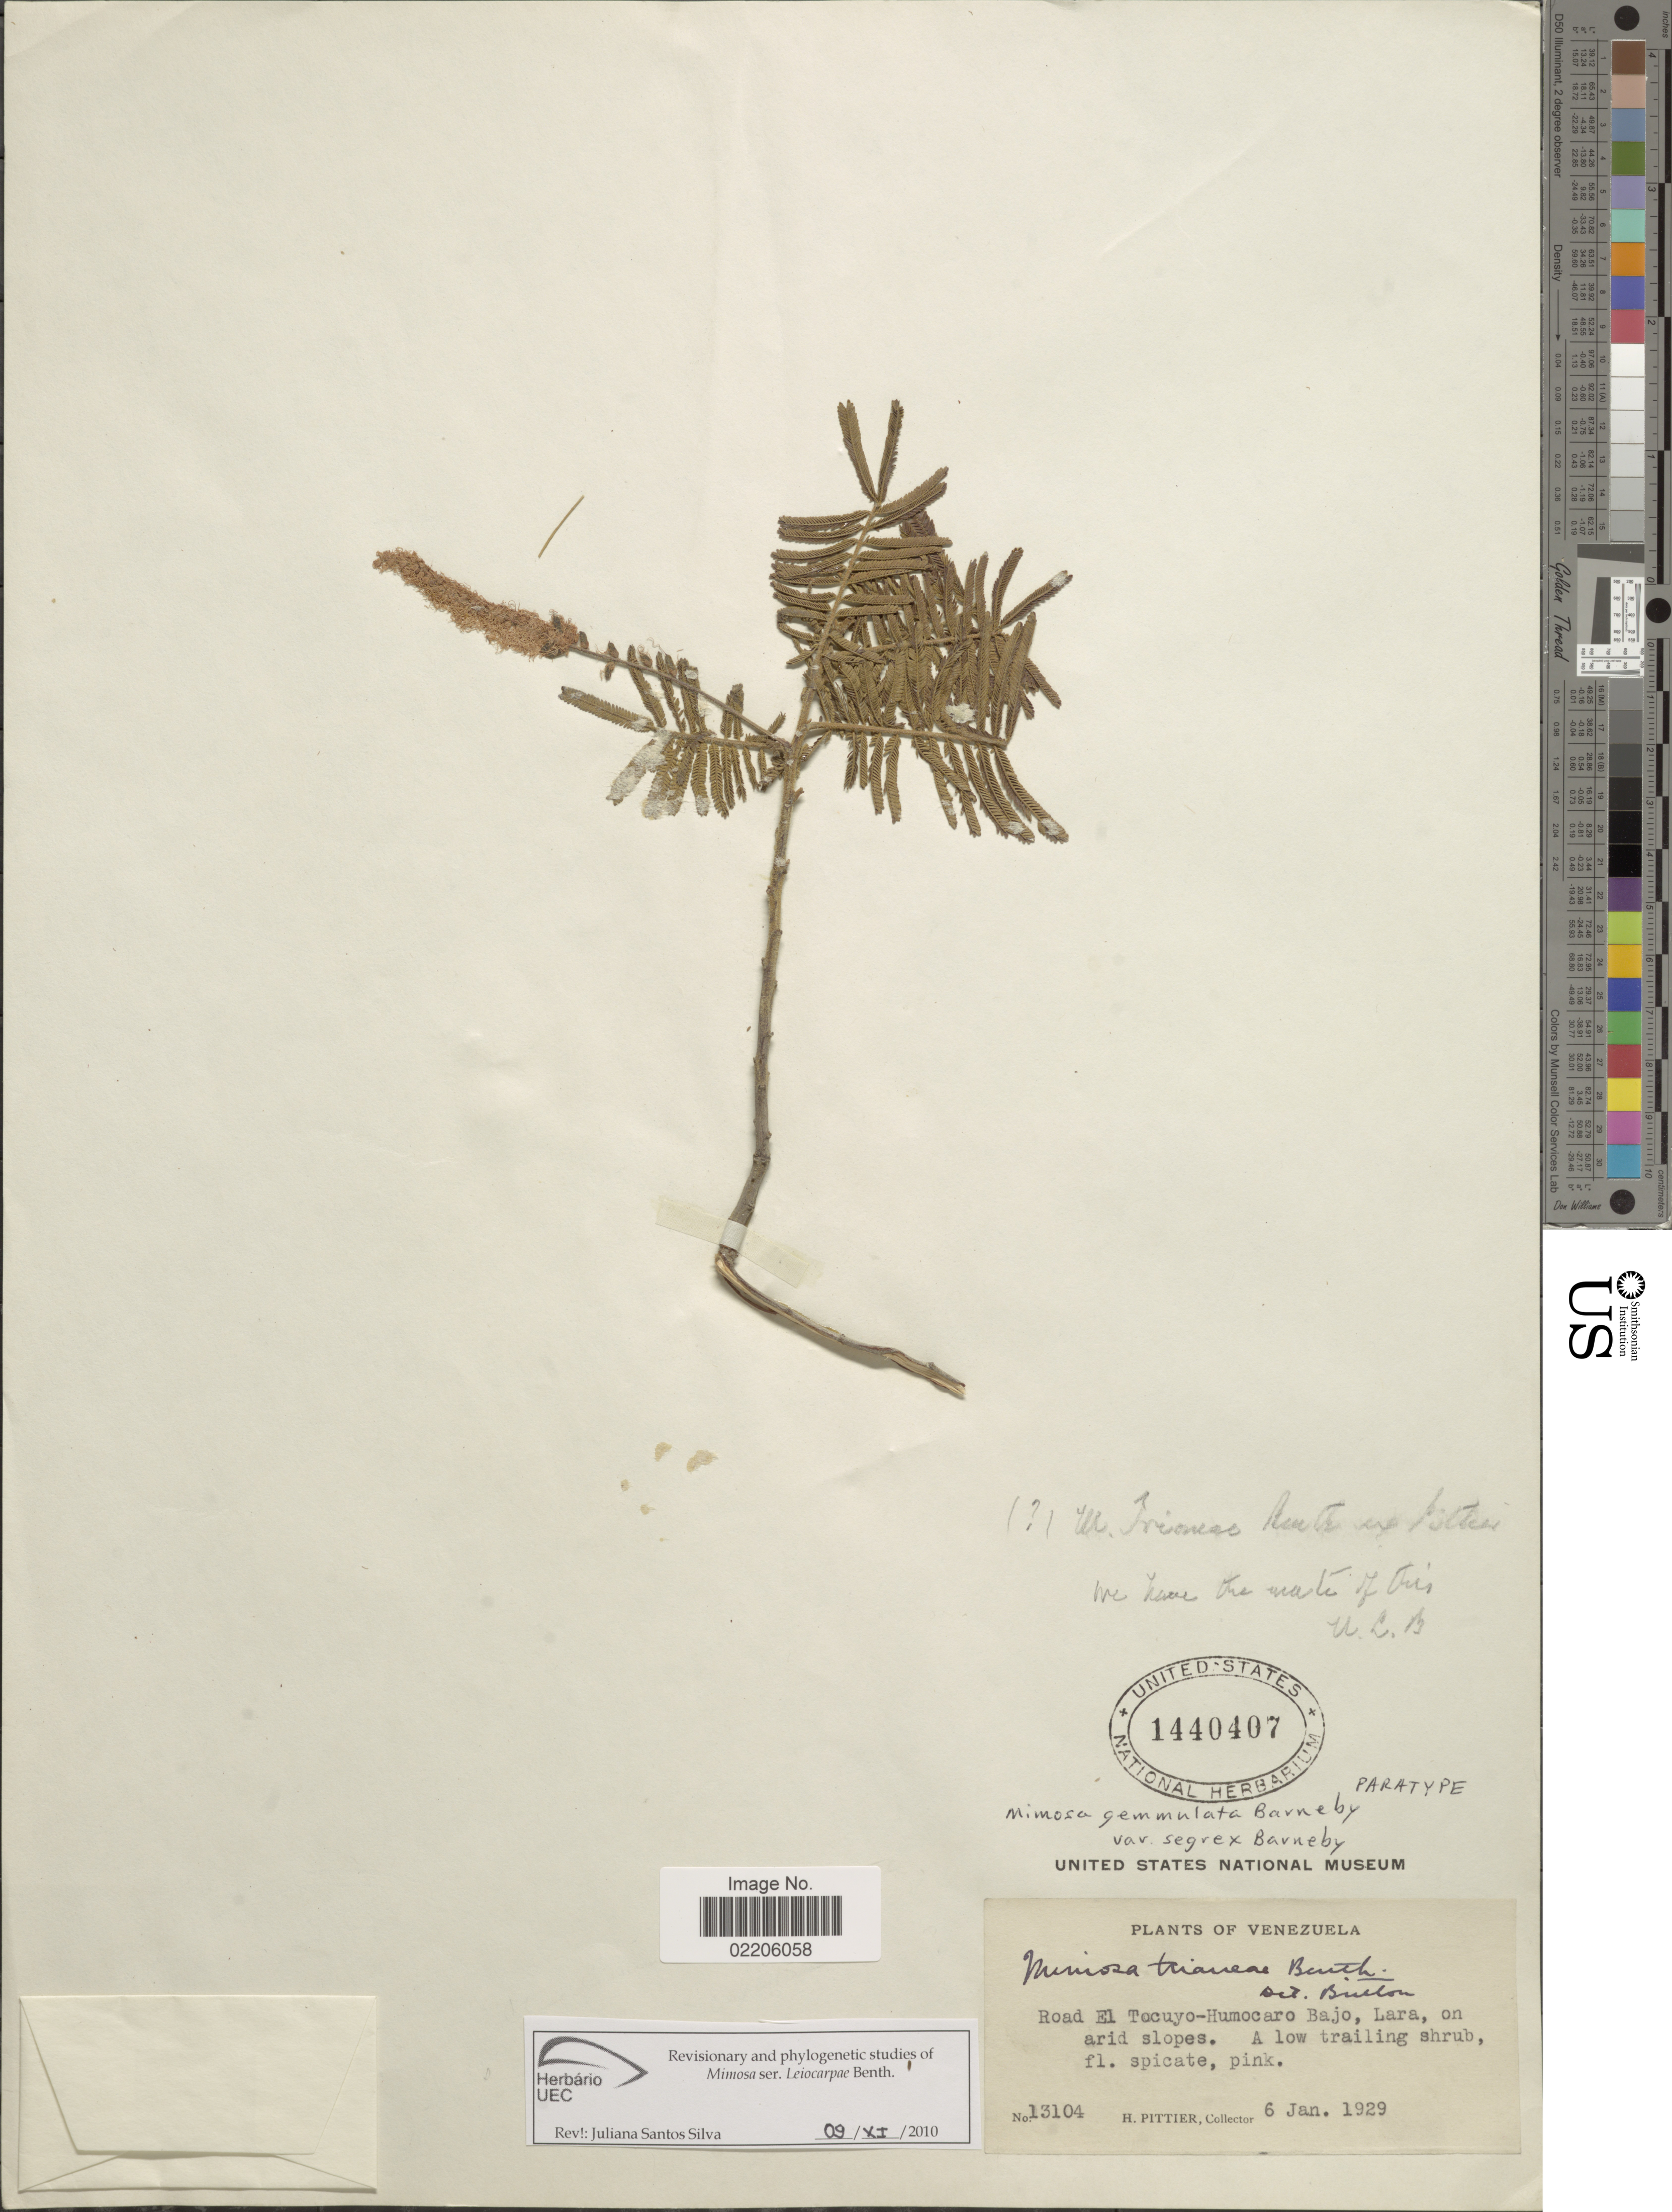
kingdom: Plantae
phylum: Tracheophyta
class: Magnoliopsida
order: Fabales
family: Fabaceae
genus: Mimosa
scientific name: Mimosa gemmulata var. segrex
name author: Barneby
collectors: H. F. Pittier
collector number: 13104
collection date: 1929-01-06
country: Venezuela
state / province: Lara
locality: Road El Tocuyo - Humocaro Bajo, Lara, on arid slopes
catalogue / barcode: US 1440407